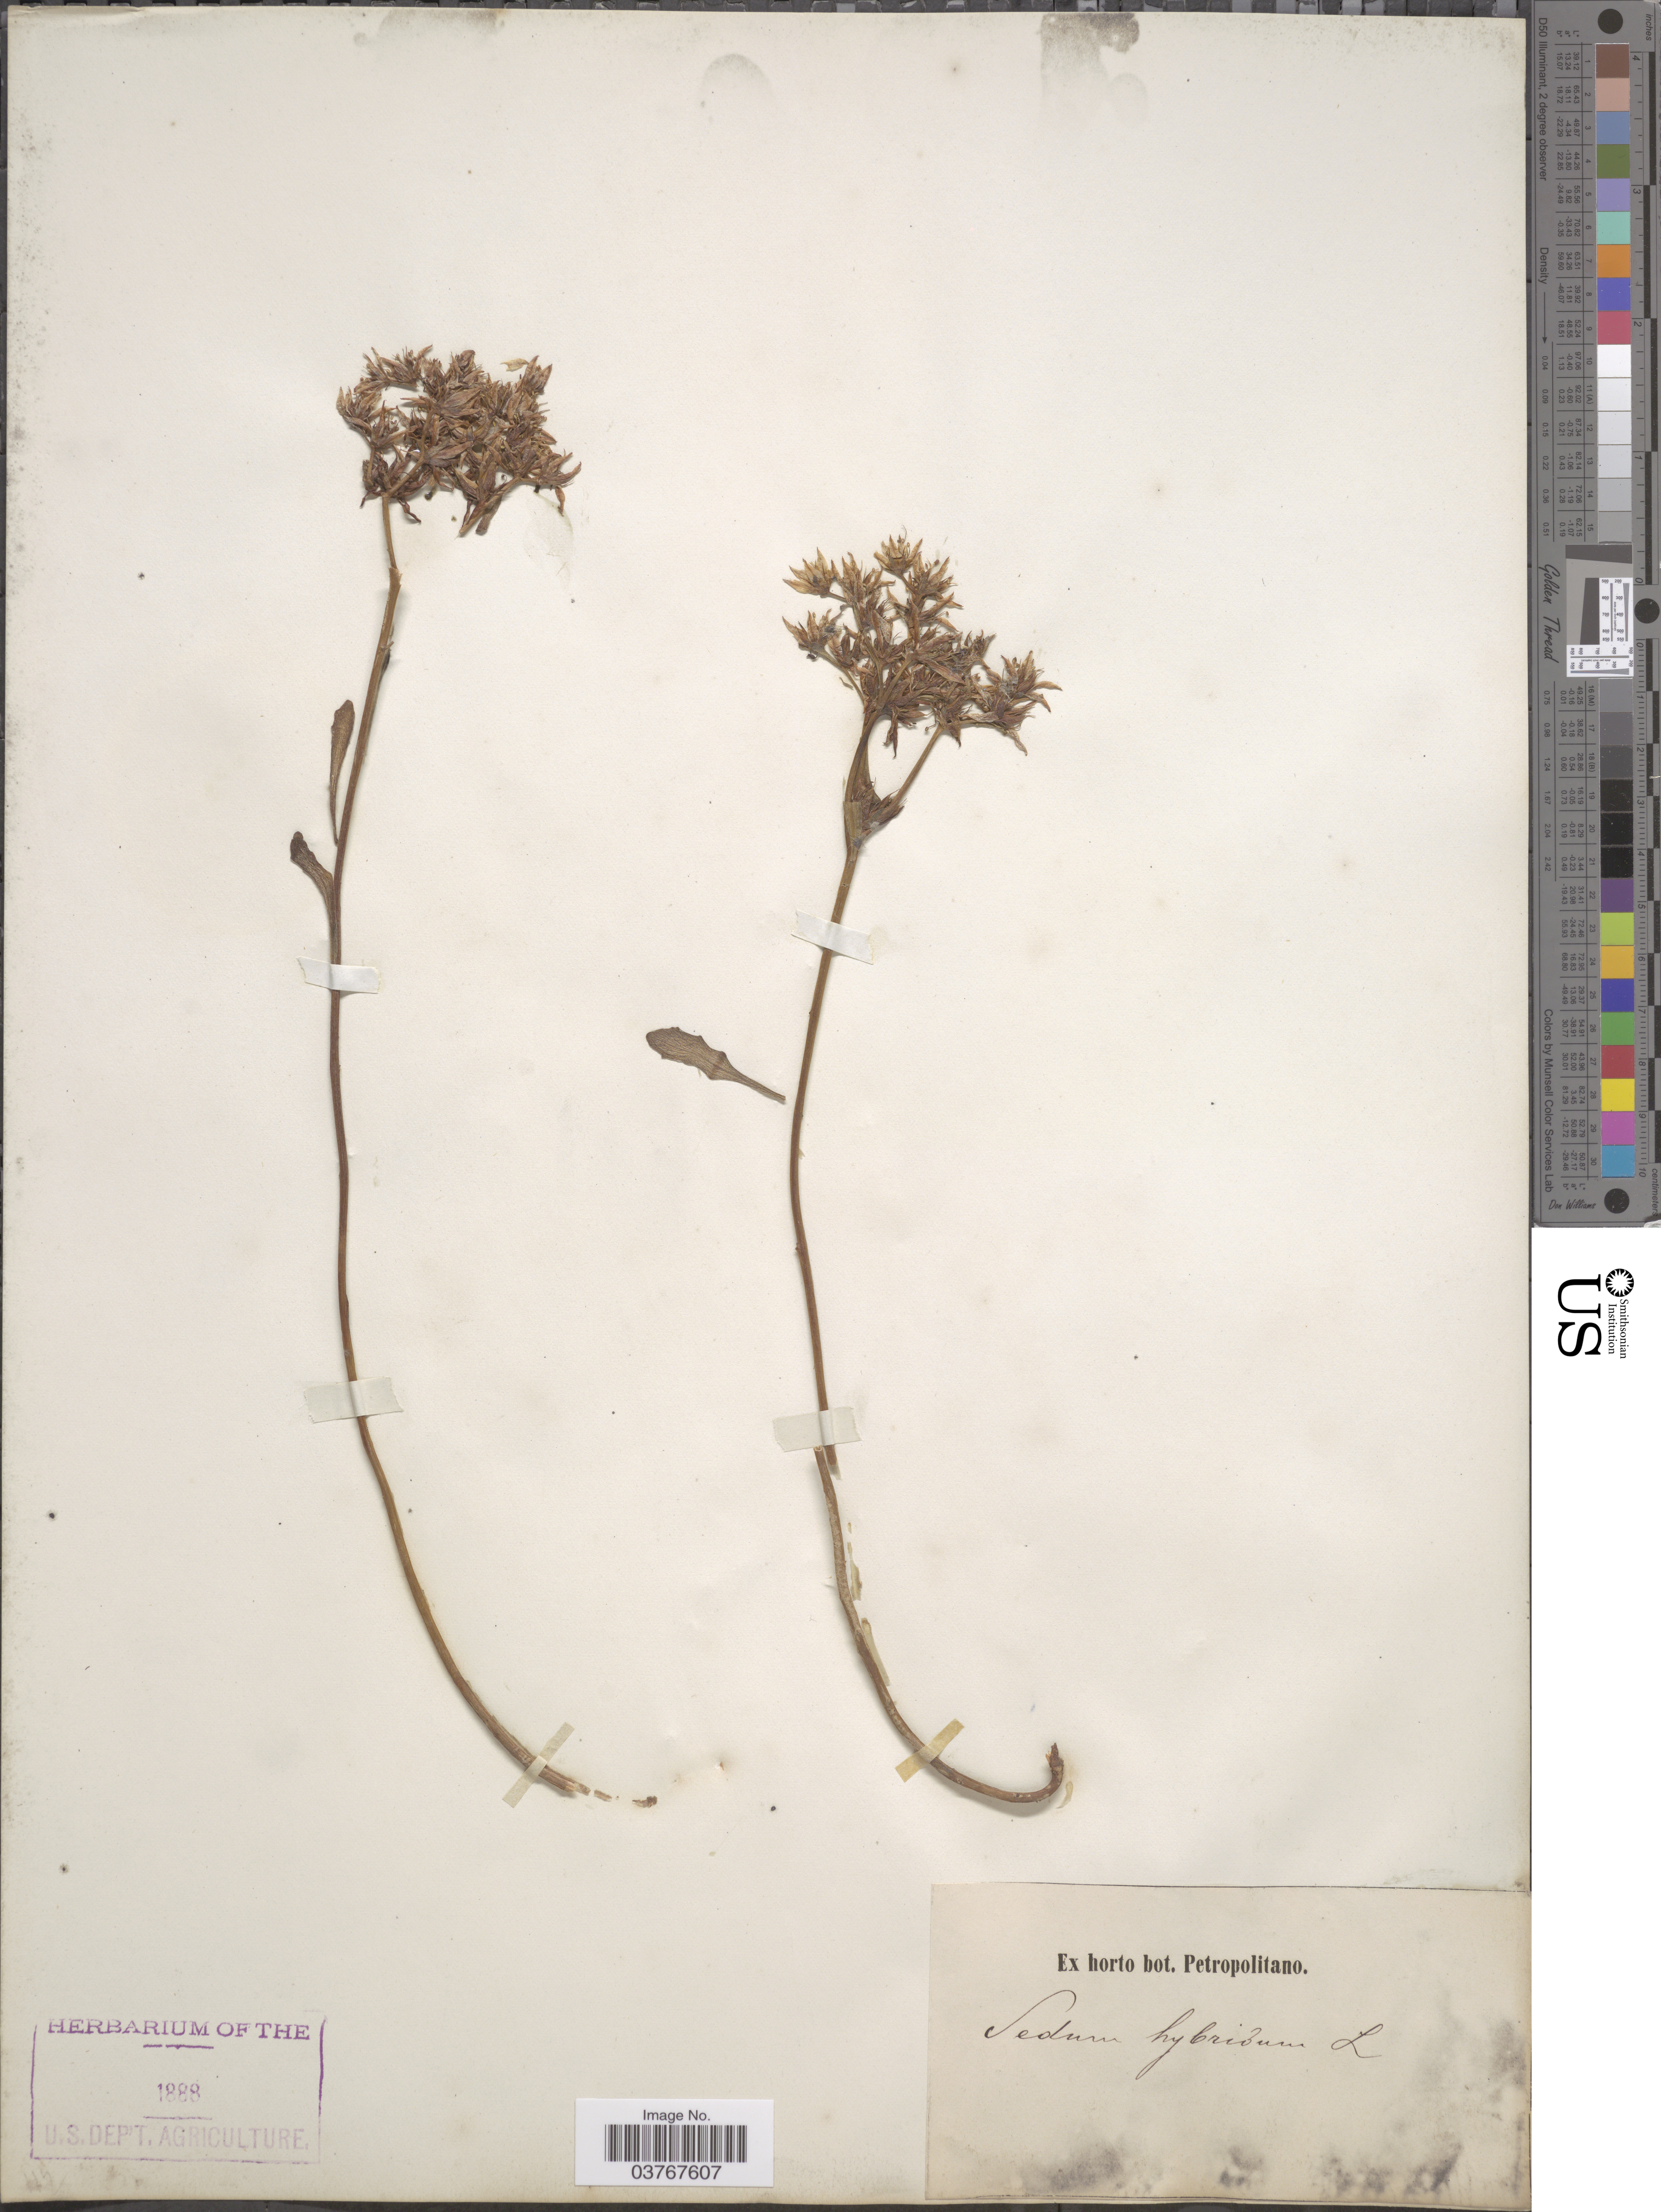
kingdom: Plantae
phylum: Tracheophyta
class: Magnoliopsida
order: Saxifragales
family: Crassulaceae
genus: Phedimus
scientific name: Phedimus hybridus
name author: (L.) 't Hart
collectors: ex Horto Bot. Petropolitano